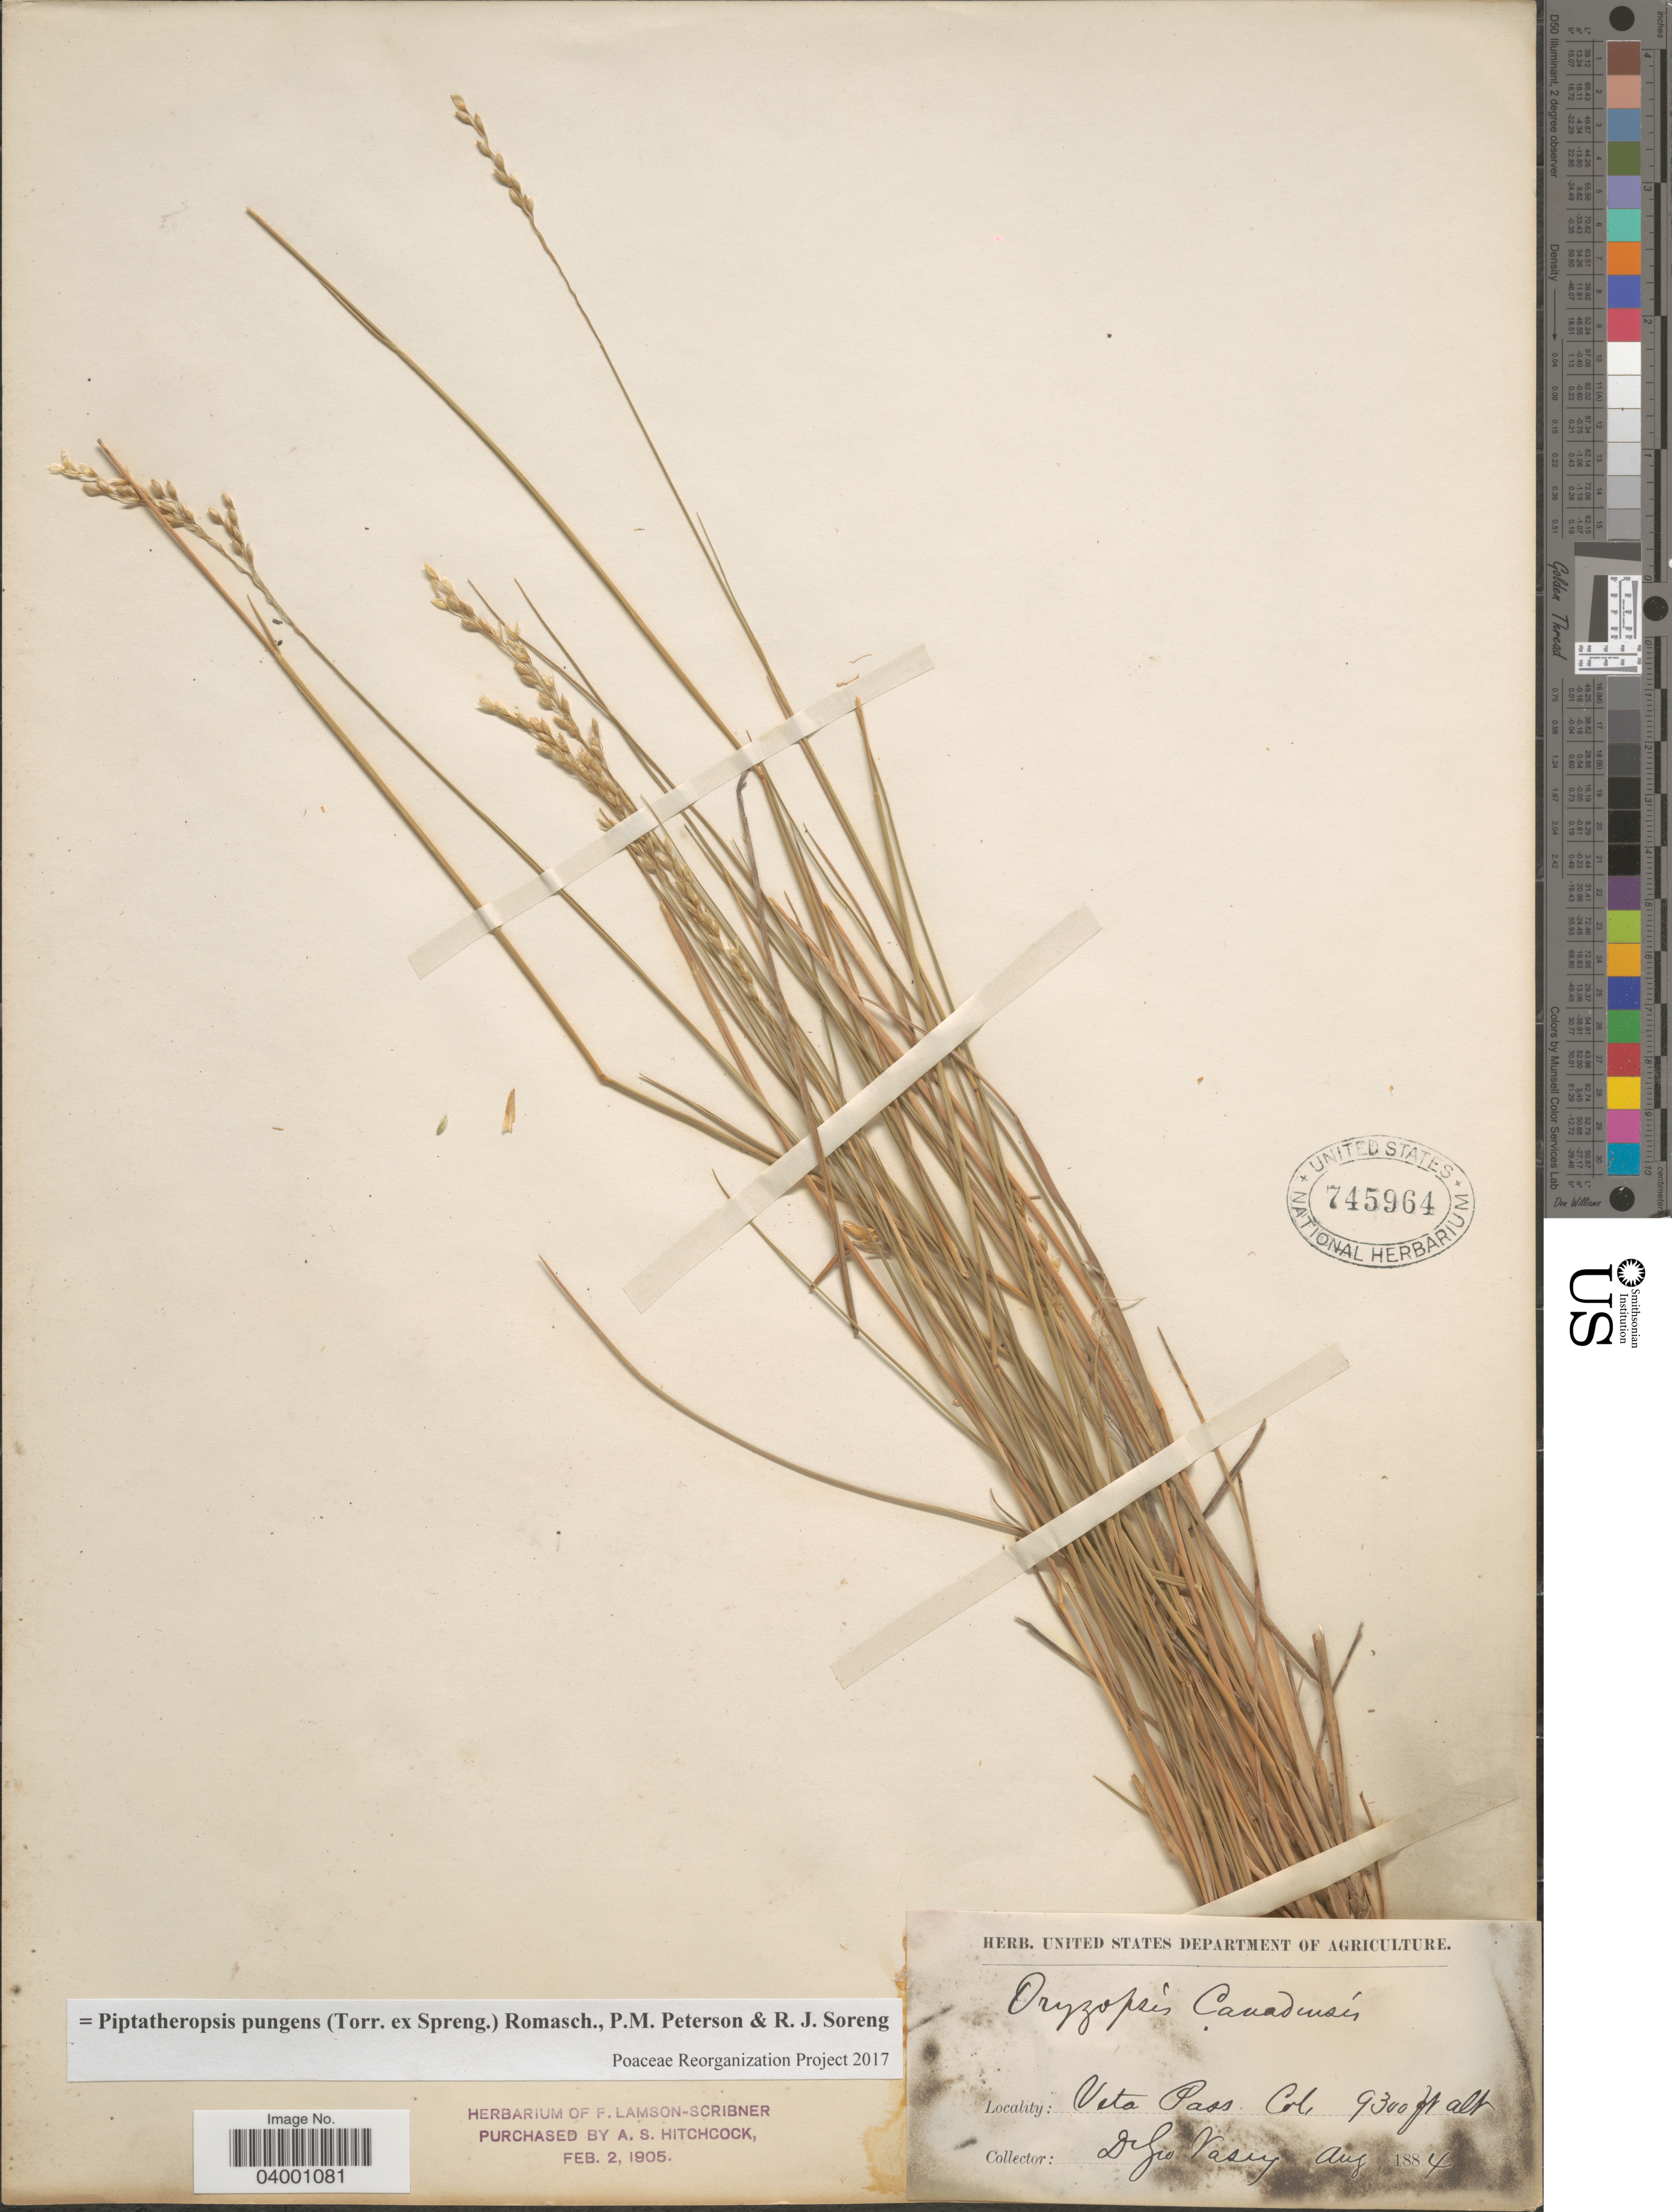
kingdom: Plantae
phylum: Tracheophyta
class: Liliopsida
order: Poales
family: Poaceae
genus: Piptatheropsis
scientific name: Piptatheropsis pungens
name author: (Torr. ex Spreng.) Romasch. et al.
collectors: G. R. Vasey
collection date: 1884-08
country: United States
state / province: Colorado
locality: Veta Pass.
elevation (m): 2835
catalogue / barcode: US 745964